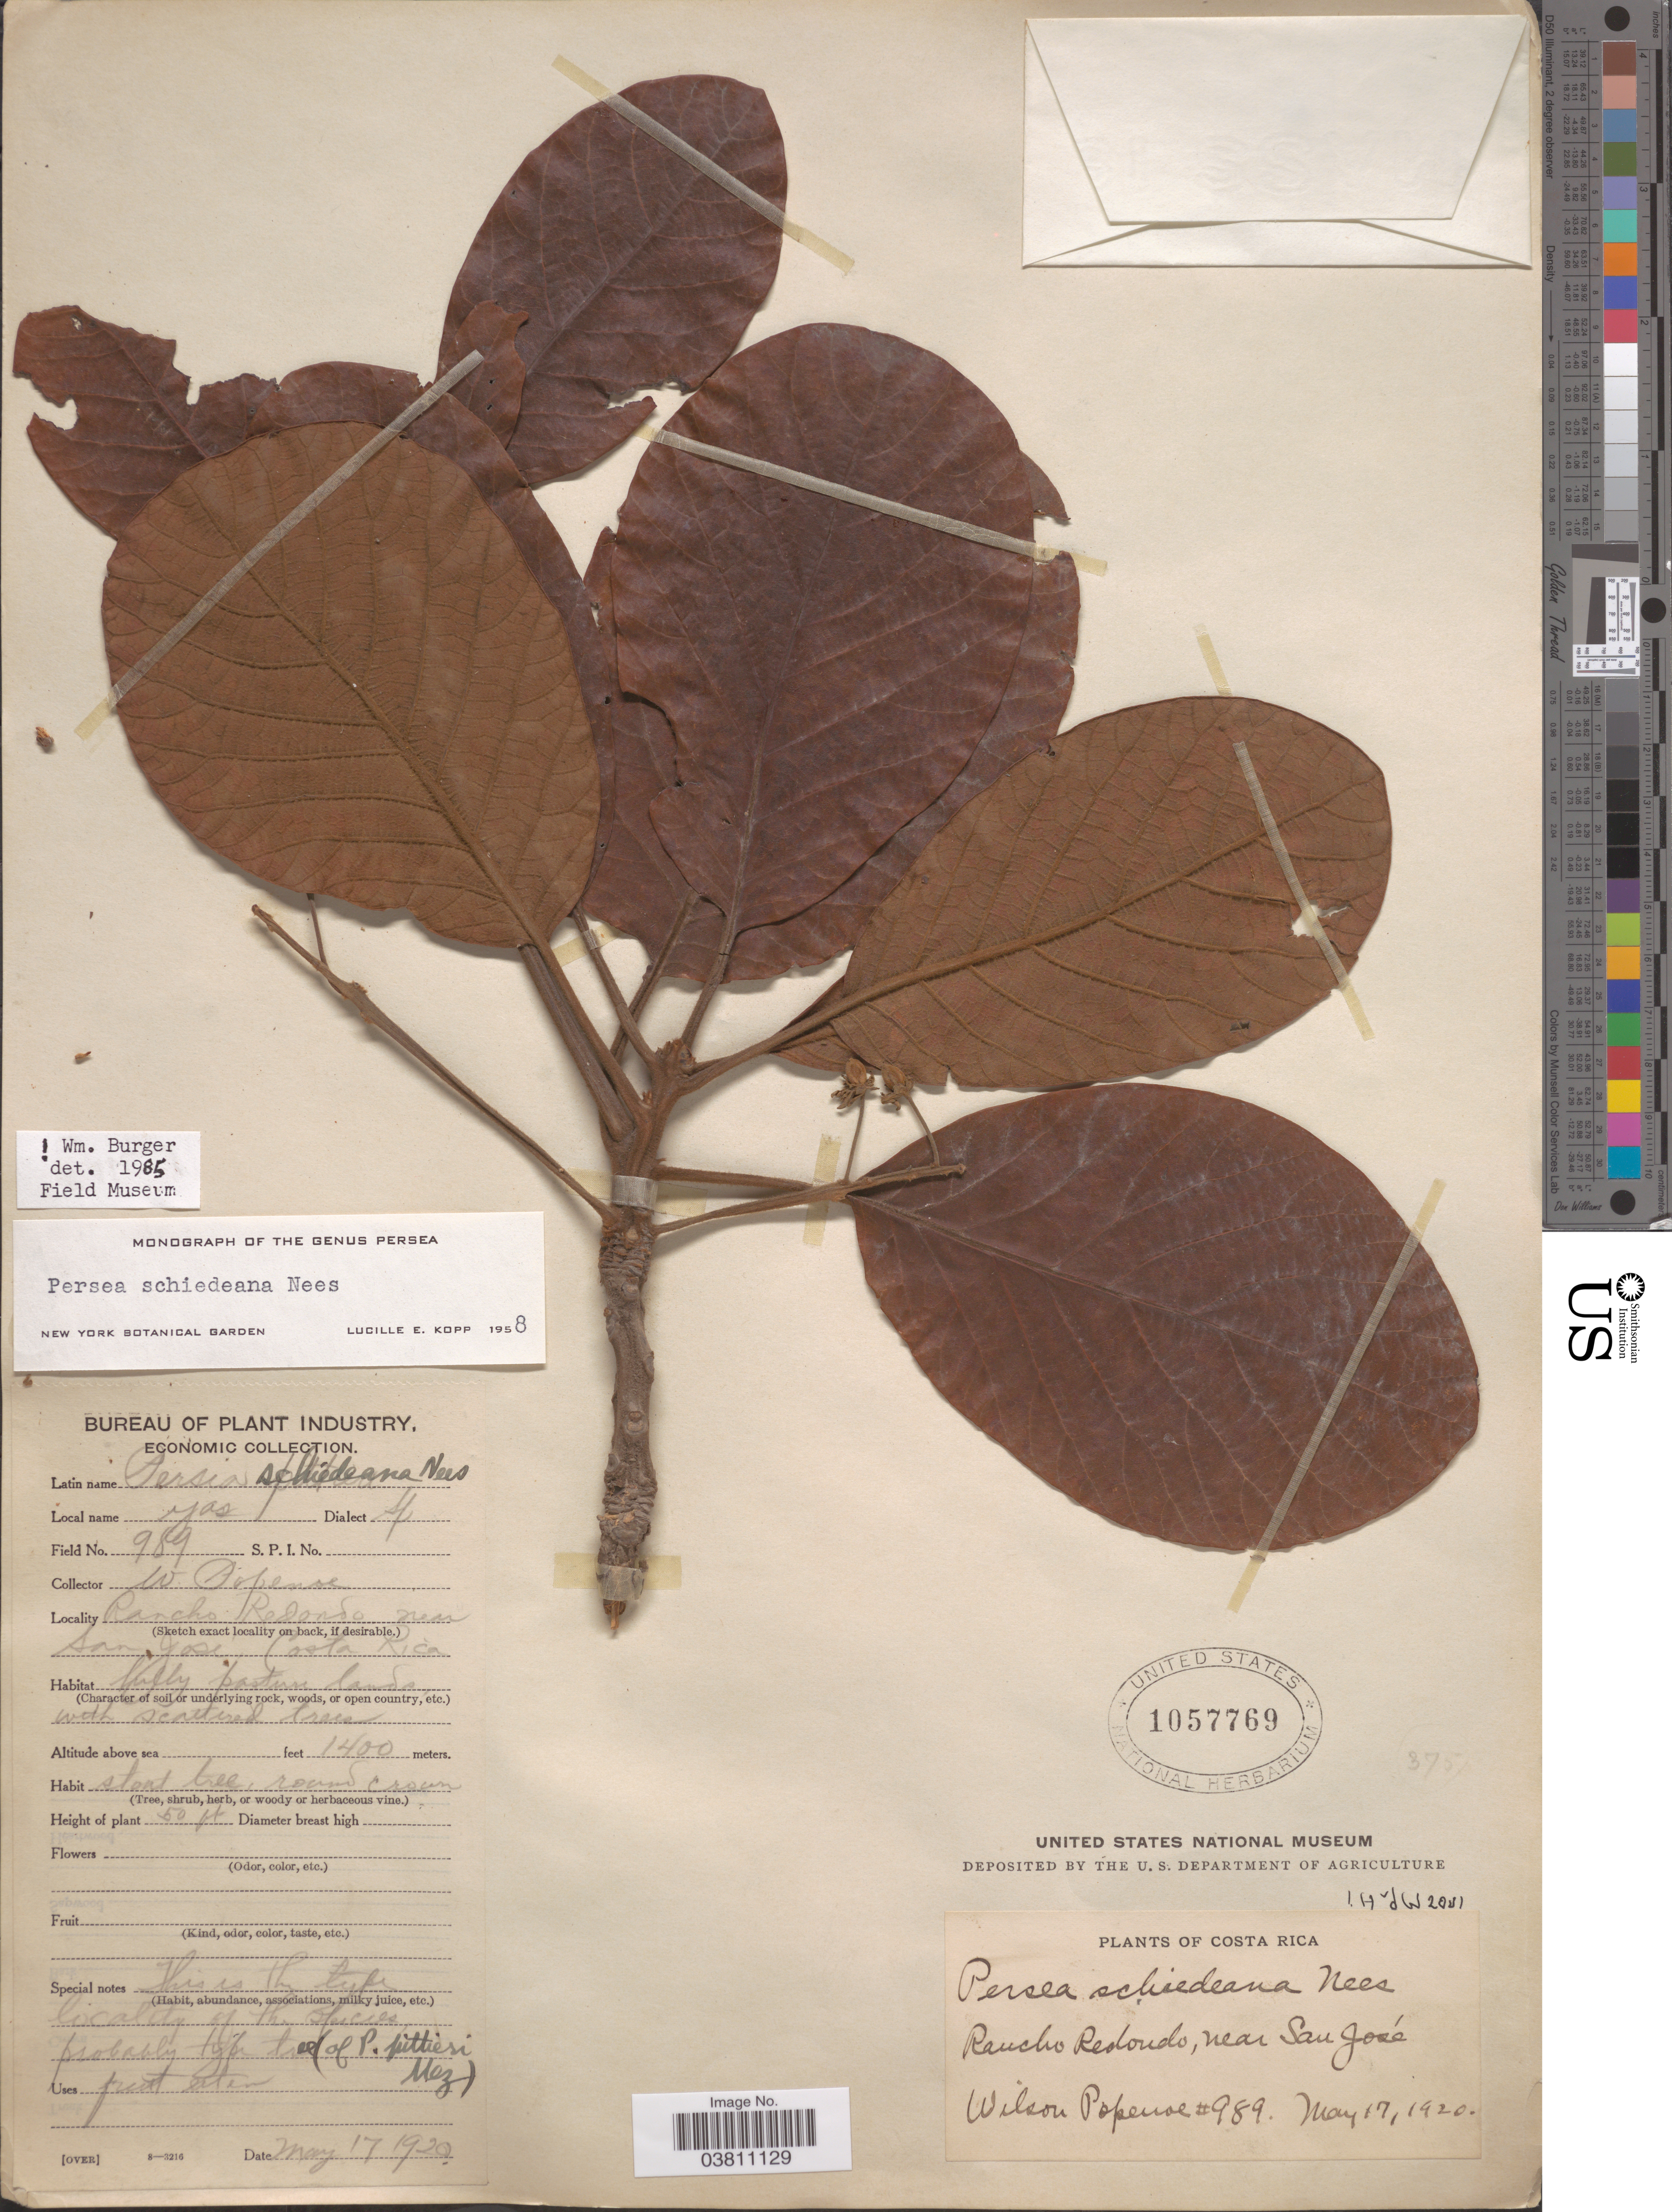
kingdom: Plantae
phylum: Tracheophyta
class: Magnoliopsida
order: Laurales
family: Lauraceae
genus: Persea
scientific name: Persea schiediana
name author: Nees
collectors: F. Popenoe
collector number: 989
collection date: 1920-05-17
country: Costa Rica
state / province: San José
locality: Rancho Redondo, near San José.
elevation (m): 1400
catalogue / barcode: US 1057769